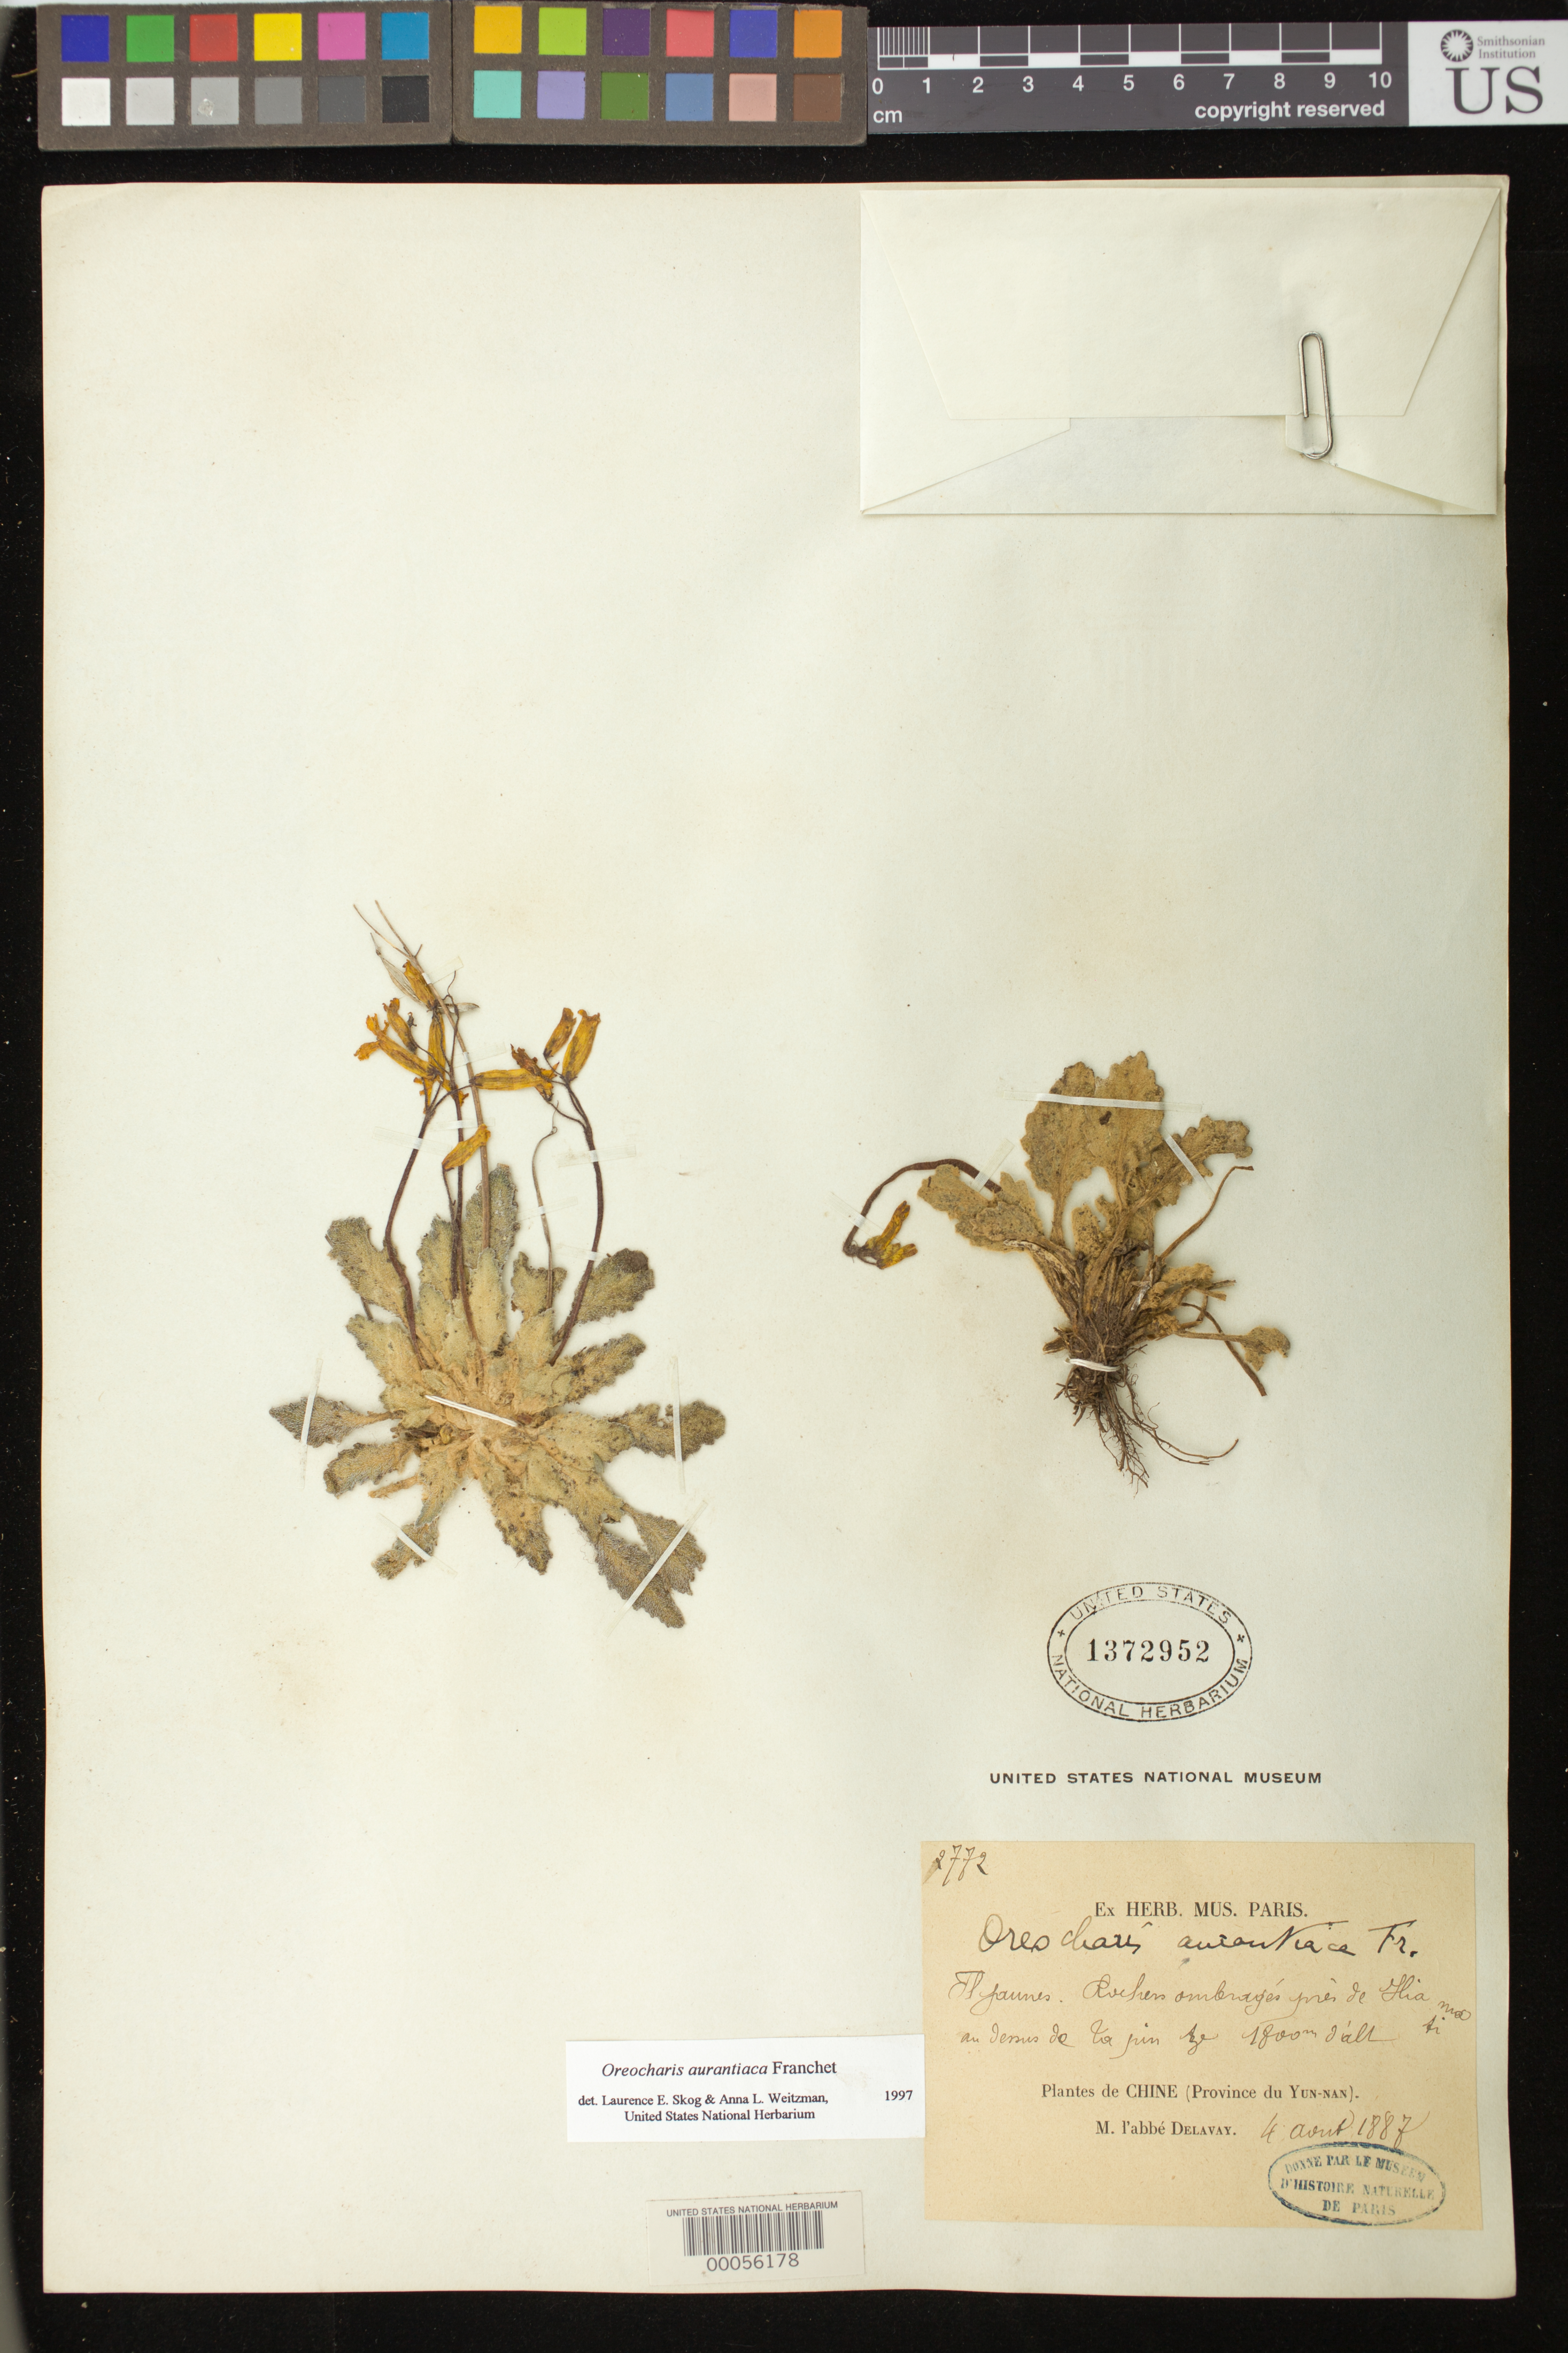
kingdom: Plantae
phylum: Tracheophyta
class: Magnoliopsida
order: Lamiales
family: Gesneriaceae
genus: Oreocharis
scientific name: Oreocharis aurantiaca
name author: Franch.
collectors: P. Delavay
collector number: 2772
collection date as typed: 04 Aug 1887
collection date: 1887-08-04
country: China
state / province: Yunnan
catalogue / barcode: US 1372952